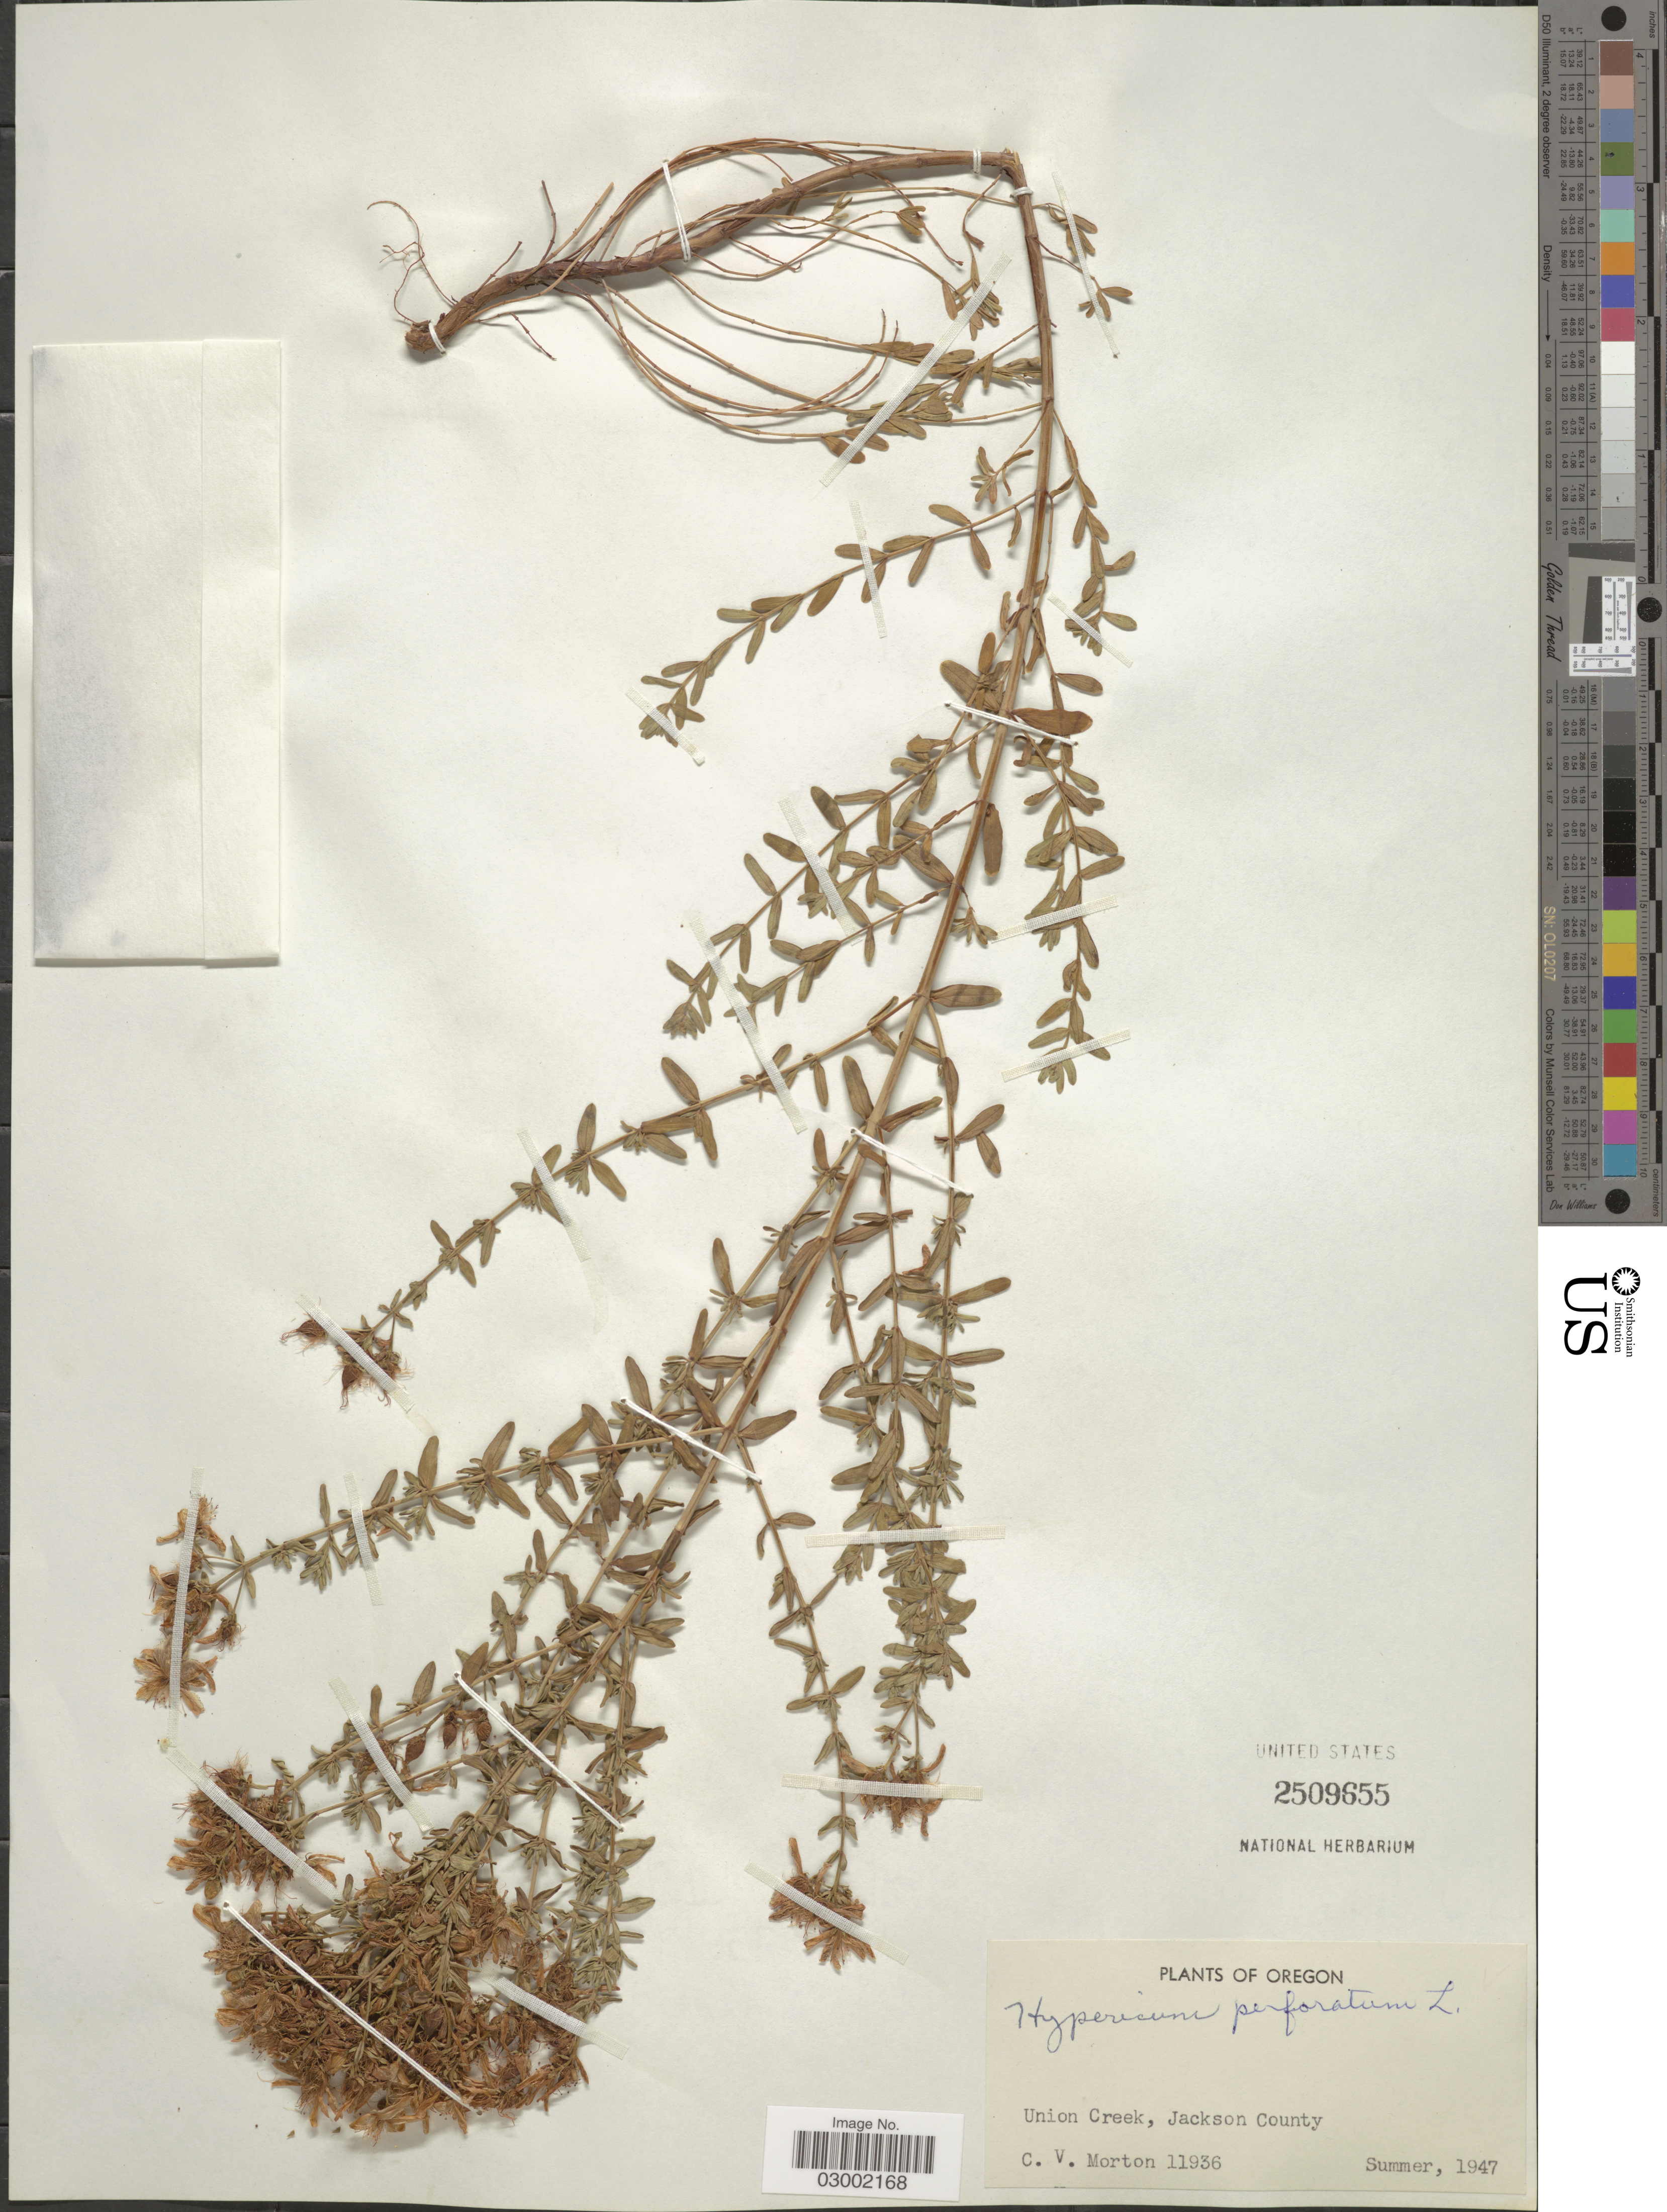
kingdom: Plantae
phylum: Tracheophyta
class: Magnoliopsida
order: Malpighiales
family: Hypericaceae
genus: Hypericum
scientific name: Hypericum perforatum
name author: L.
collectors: C. V. Morton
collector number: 11936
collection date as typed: Summer, 1947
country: United States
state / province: Oregon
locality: Union Creek, Jackson County.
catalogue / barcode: US 2509655